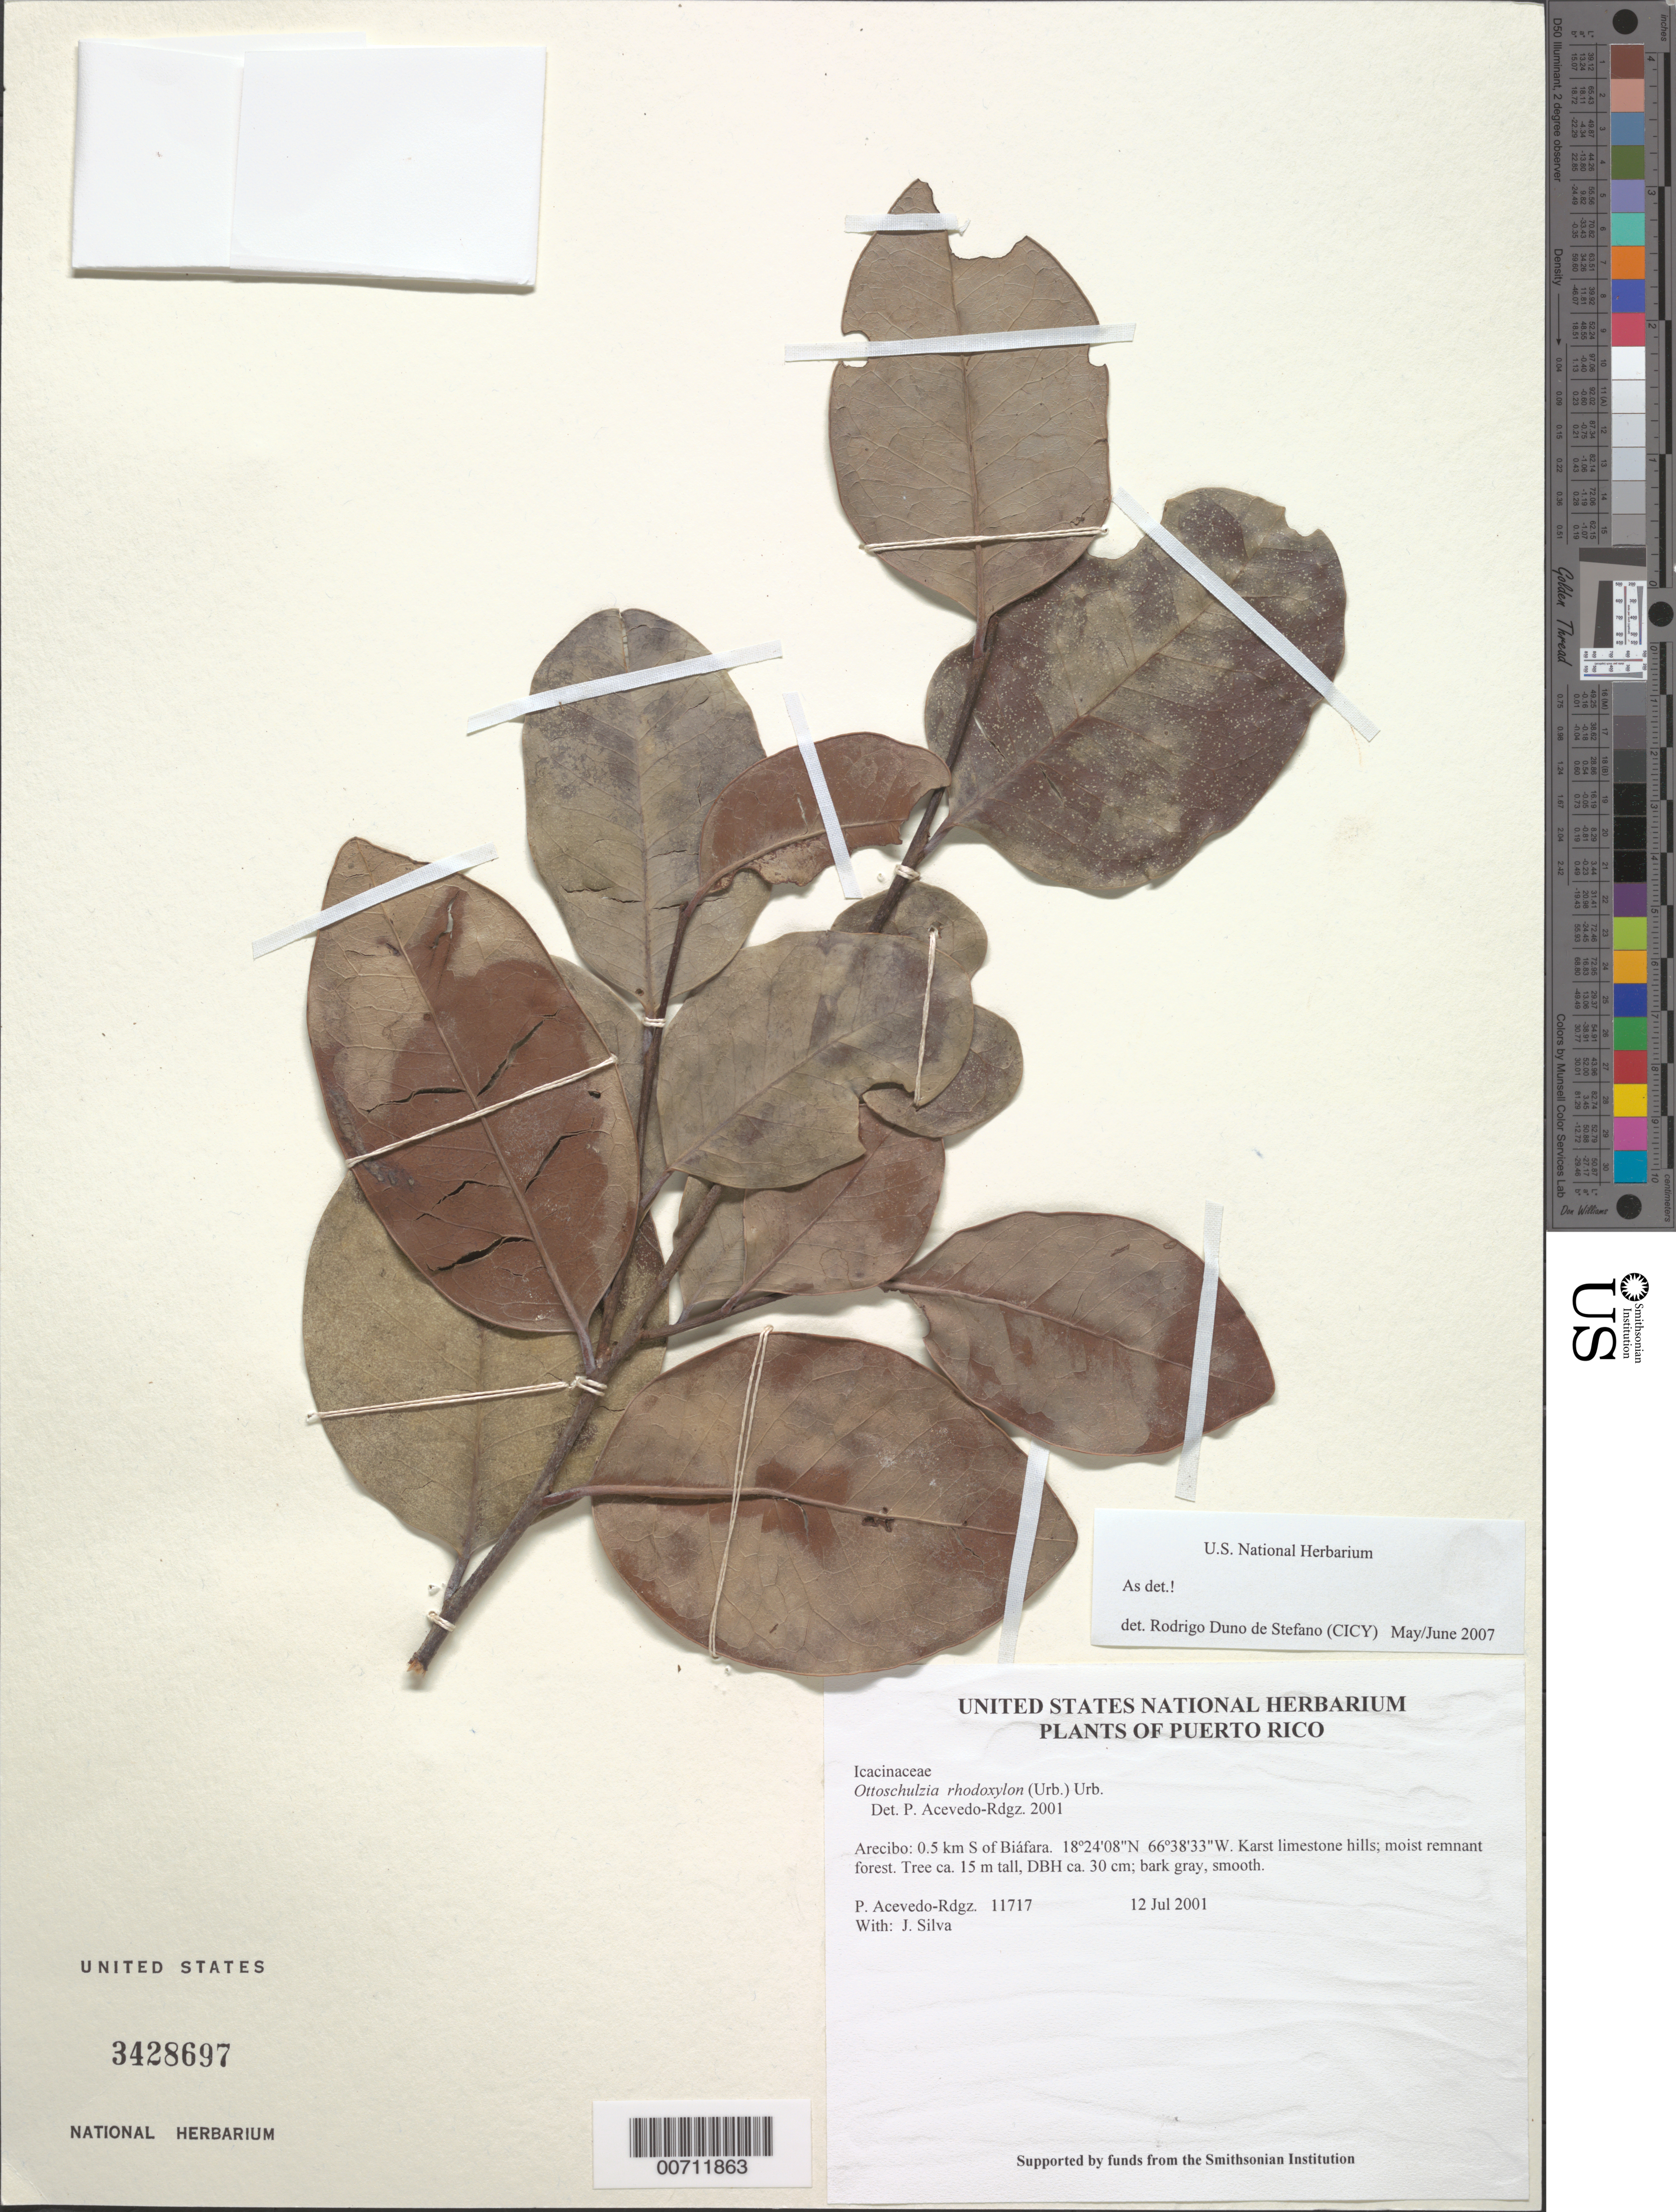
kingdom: Plantae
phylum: Tracheophyta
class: Magnoliopsida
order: Metteniusales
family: Metteniusaceae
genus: Ottoschulzia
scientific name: Ottoschulzia rhodoxylon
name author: (Urb.) Urb.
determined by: Acevedo-Rodríguez, P., (BOT), Smithsonian Institution - National Museum of Natural History (UNITED STATES)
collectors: P. Acevedo-Rodr. & J. Silva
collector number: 11717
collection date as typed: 12 Jul 2001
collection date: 2001-07-12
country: Puerto Rico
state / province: Arecibo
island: Puerto Rico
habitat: Karst limestone hills; moist remnant forest.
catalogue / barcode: US 3428697